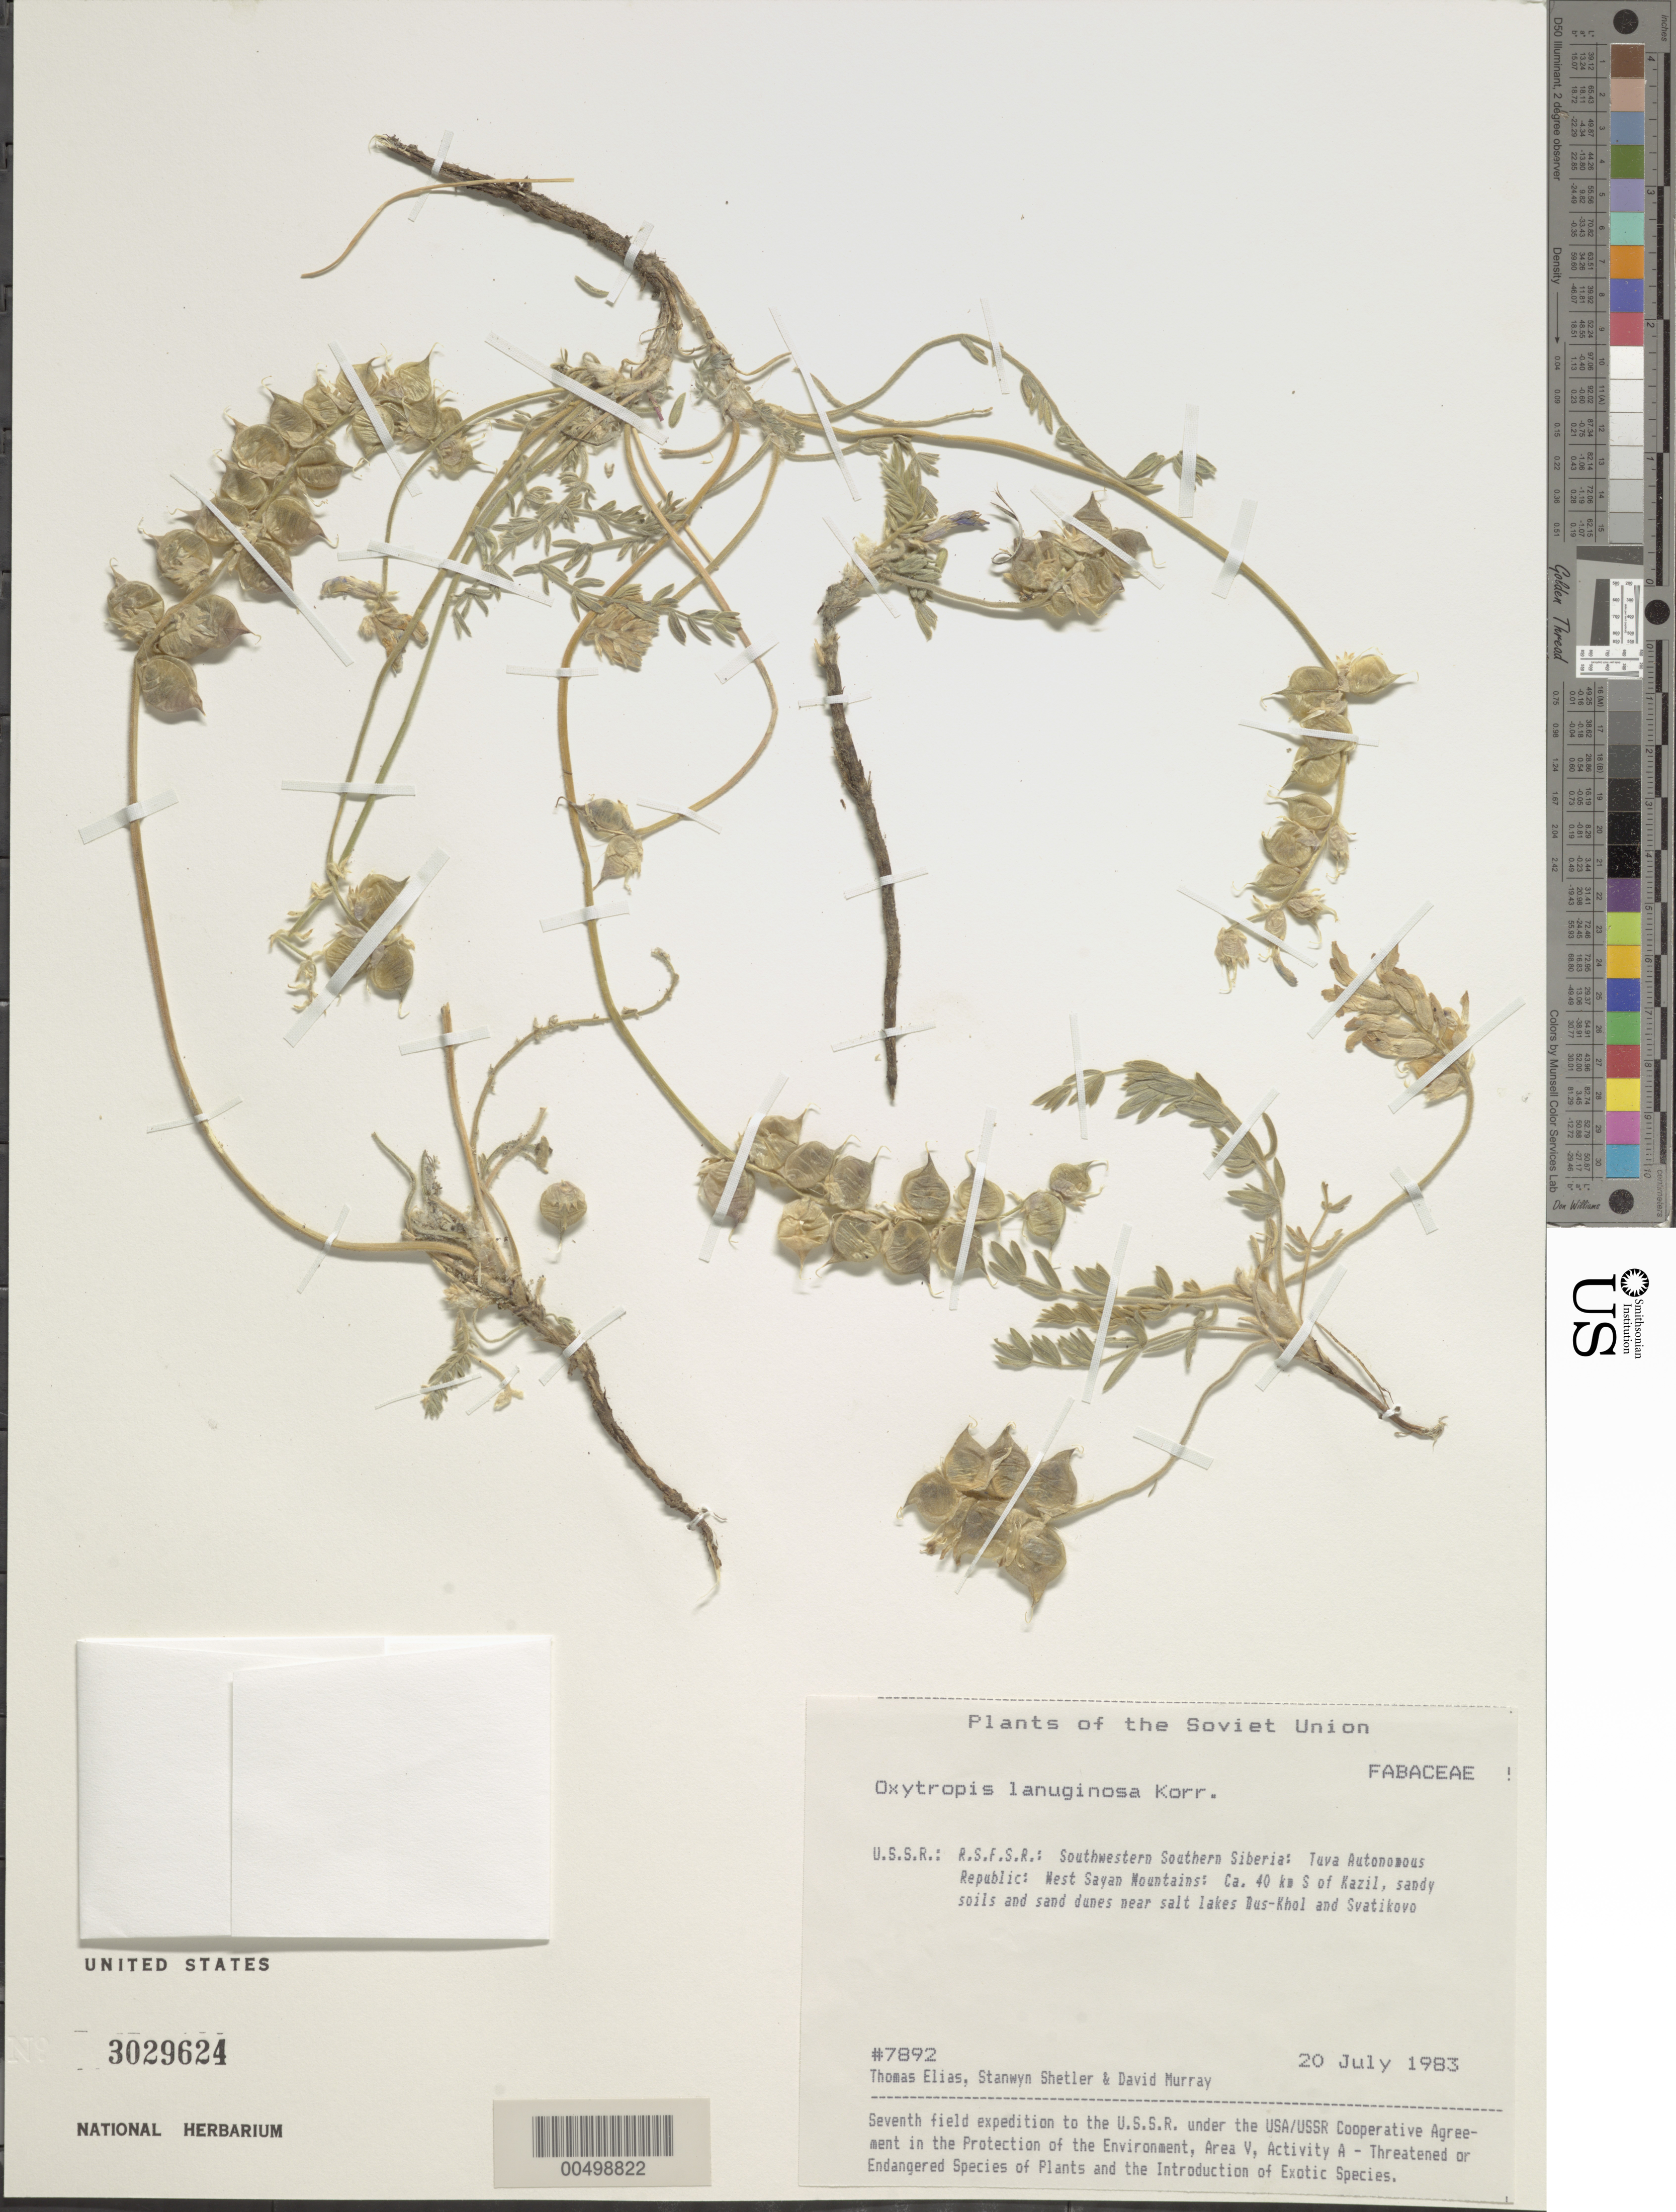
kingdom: Plantae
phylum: Tracheophyta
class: Magnoliopsida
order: Fabales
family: Fabaceae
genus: Oxytropis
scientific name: Oxytropis lanuginosa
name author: Kom.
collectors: T. Elias, S. Shetler & D. F. Murray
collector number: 7892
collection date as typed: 20 Jul 1983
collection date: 1983-07-20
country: Russian Federation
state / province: Tuva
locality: West Sayan Mountains, ca. 40 km S of Kazil [Kyzyl], near salt lakes Dus-Khol and Svatikovo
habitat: sandy soils and sand dunes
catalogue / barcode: US 3029624